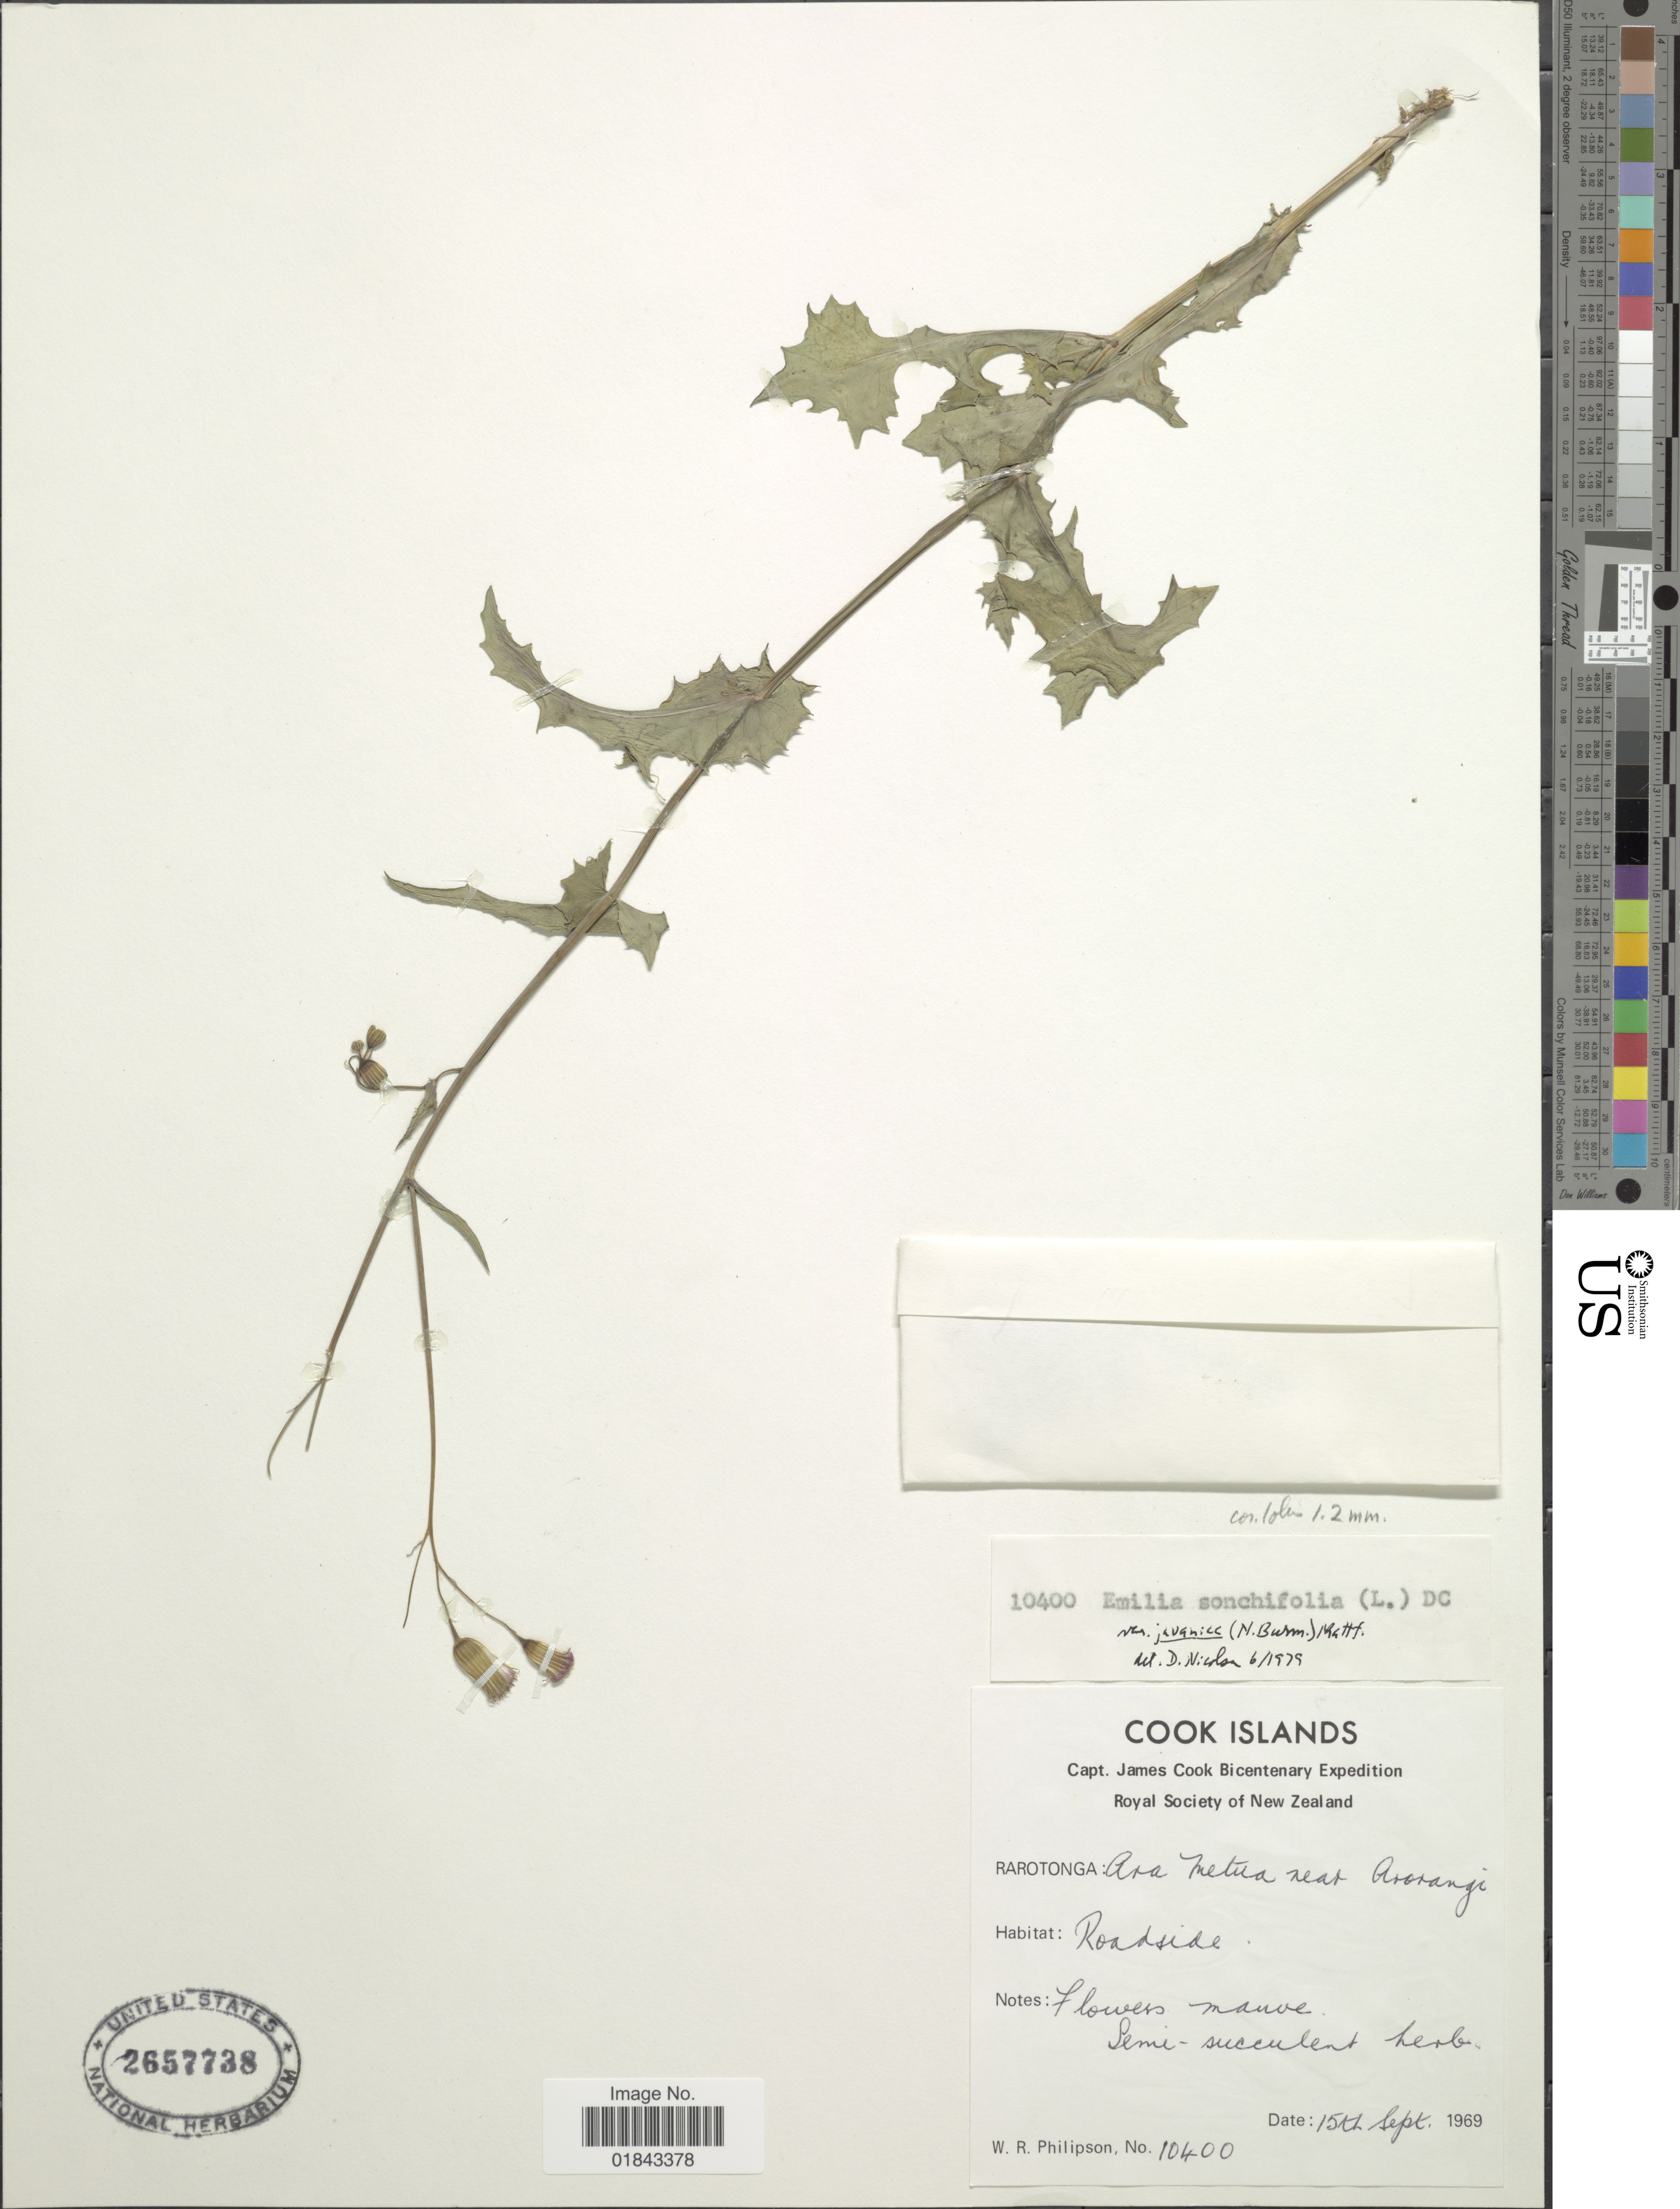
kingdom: Plantae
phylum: Tracheophyta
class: Magnoliopsida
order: Asterales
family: Asteraceae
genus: Emilia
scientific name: Emilia sonchifolia var. javanica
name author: (Burm. f.) Mattf.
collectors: W. R. Philipson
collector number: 10400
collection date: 1969-09-15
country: Cook Islands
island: Rarotonga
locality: Rarotonga: Ara Metua near Arorangi, roadside, Royal Society of New Zealand.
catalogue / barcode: US 2657738